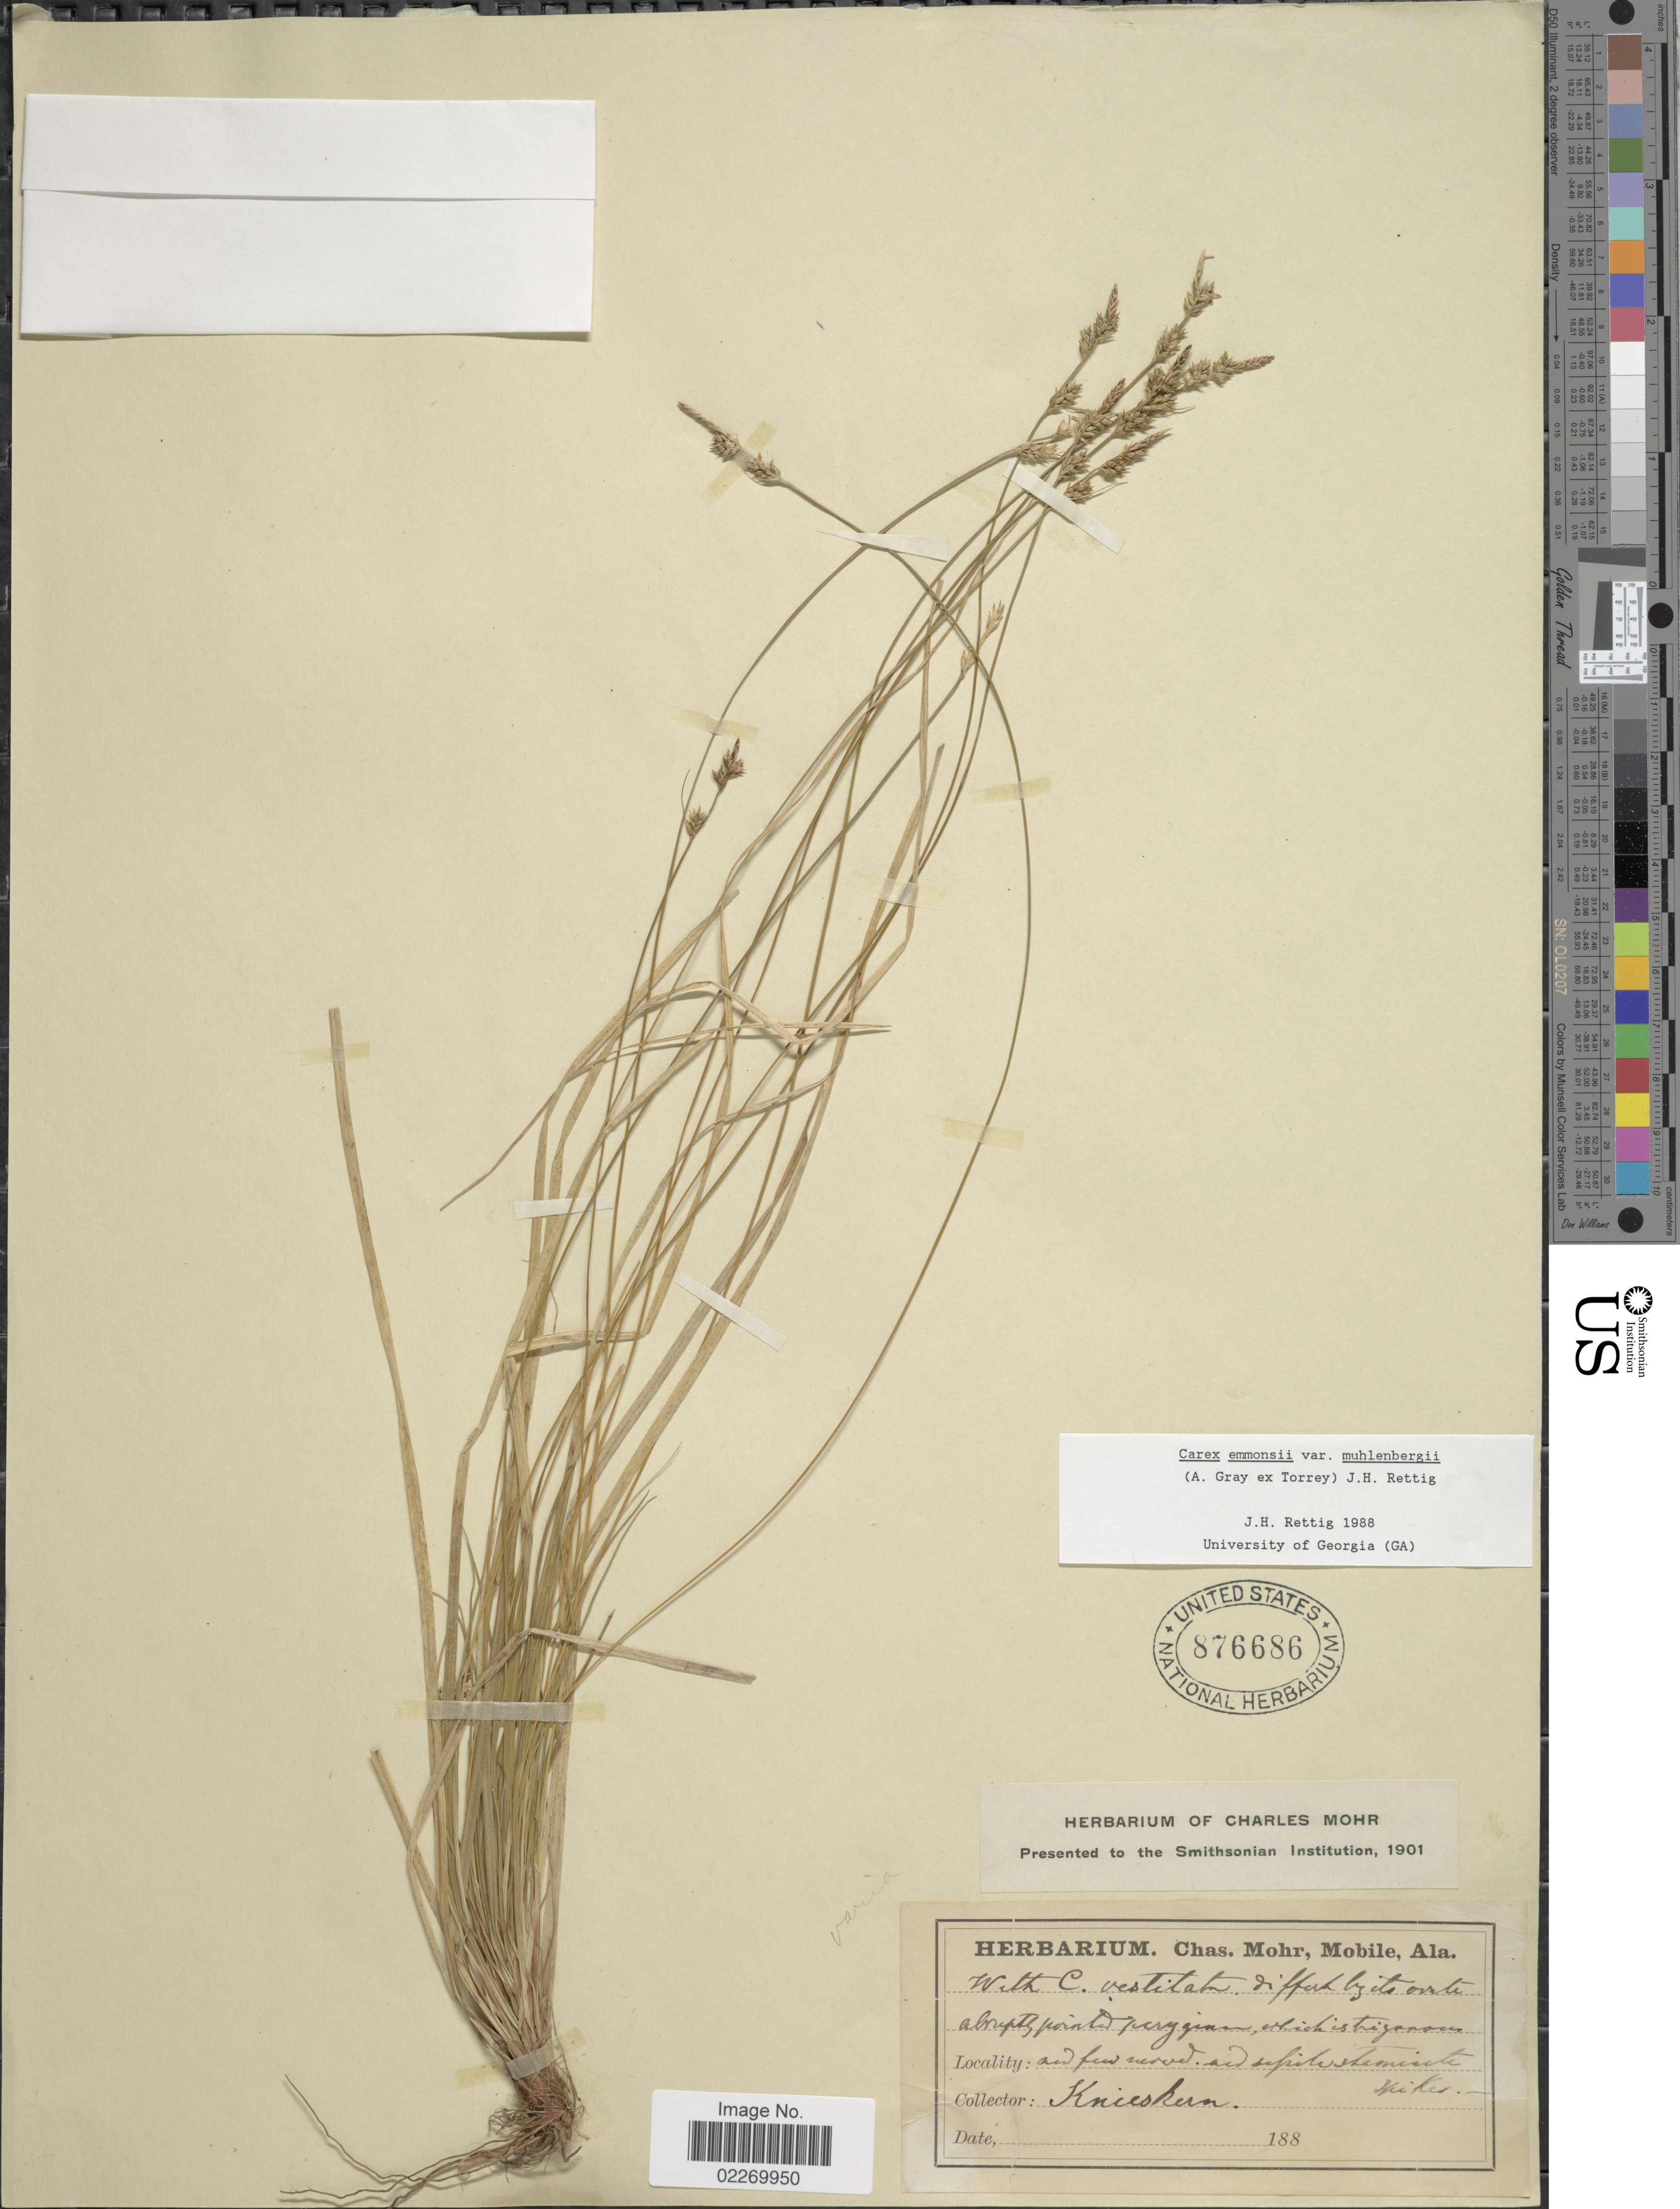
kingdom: Plantae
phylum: Tracheophyta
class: Liliopsida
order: Poales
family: Cyperaceae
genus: Carex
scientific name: Carex albicans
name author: Willd. ex Spreng.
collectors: P. D. Knieskern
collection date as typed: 188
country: United States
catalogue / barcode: US 876686